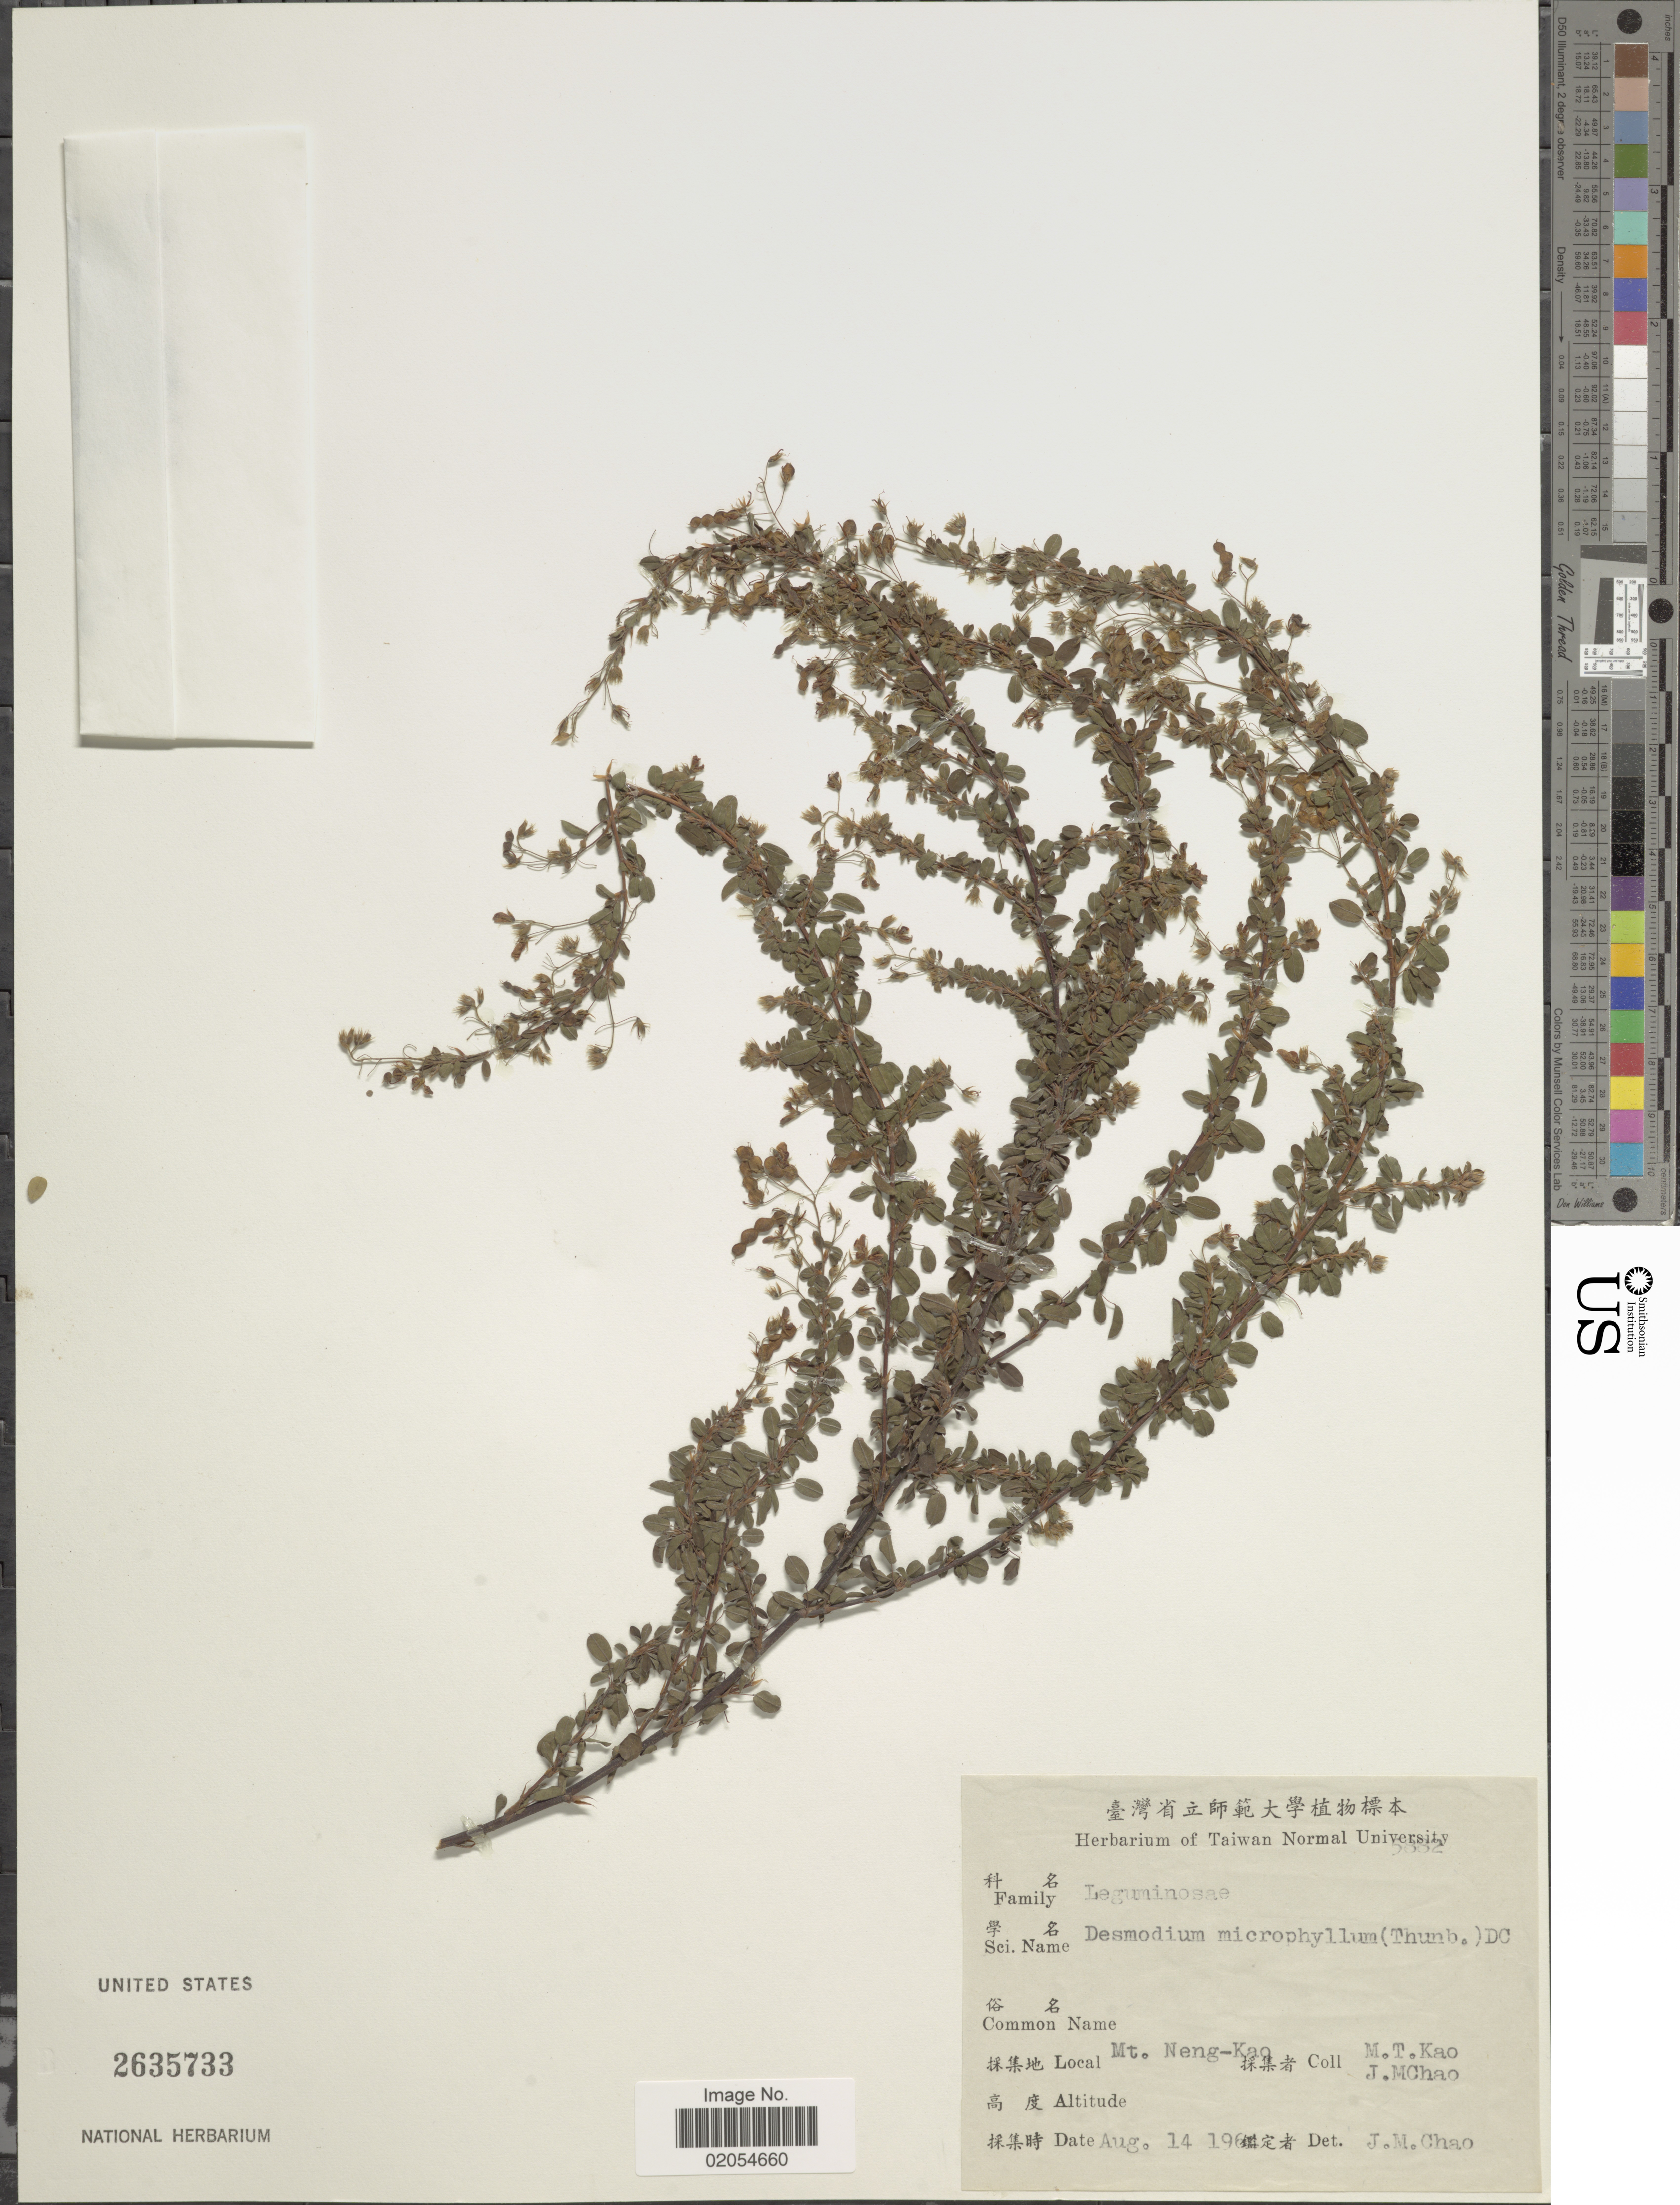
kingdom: Plantae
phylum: Tracheophyta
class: Magnoliopsida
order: Fabales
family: Fabaceae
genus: Leptodesmia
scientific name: Leptodesmia microphylla var. microphylla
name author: (Thunb.) H. Ohashi & K. Ohashi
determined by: Strong, Mark T., (BOT), Smithsonian Institution - National Museum of Natural History (UNITED STATES)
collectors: M. T. Kao & J. Chao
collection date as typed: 196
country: Taiwan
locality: Mt. Neng-Kao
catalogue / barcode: US 2635733